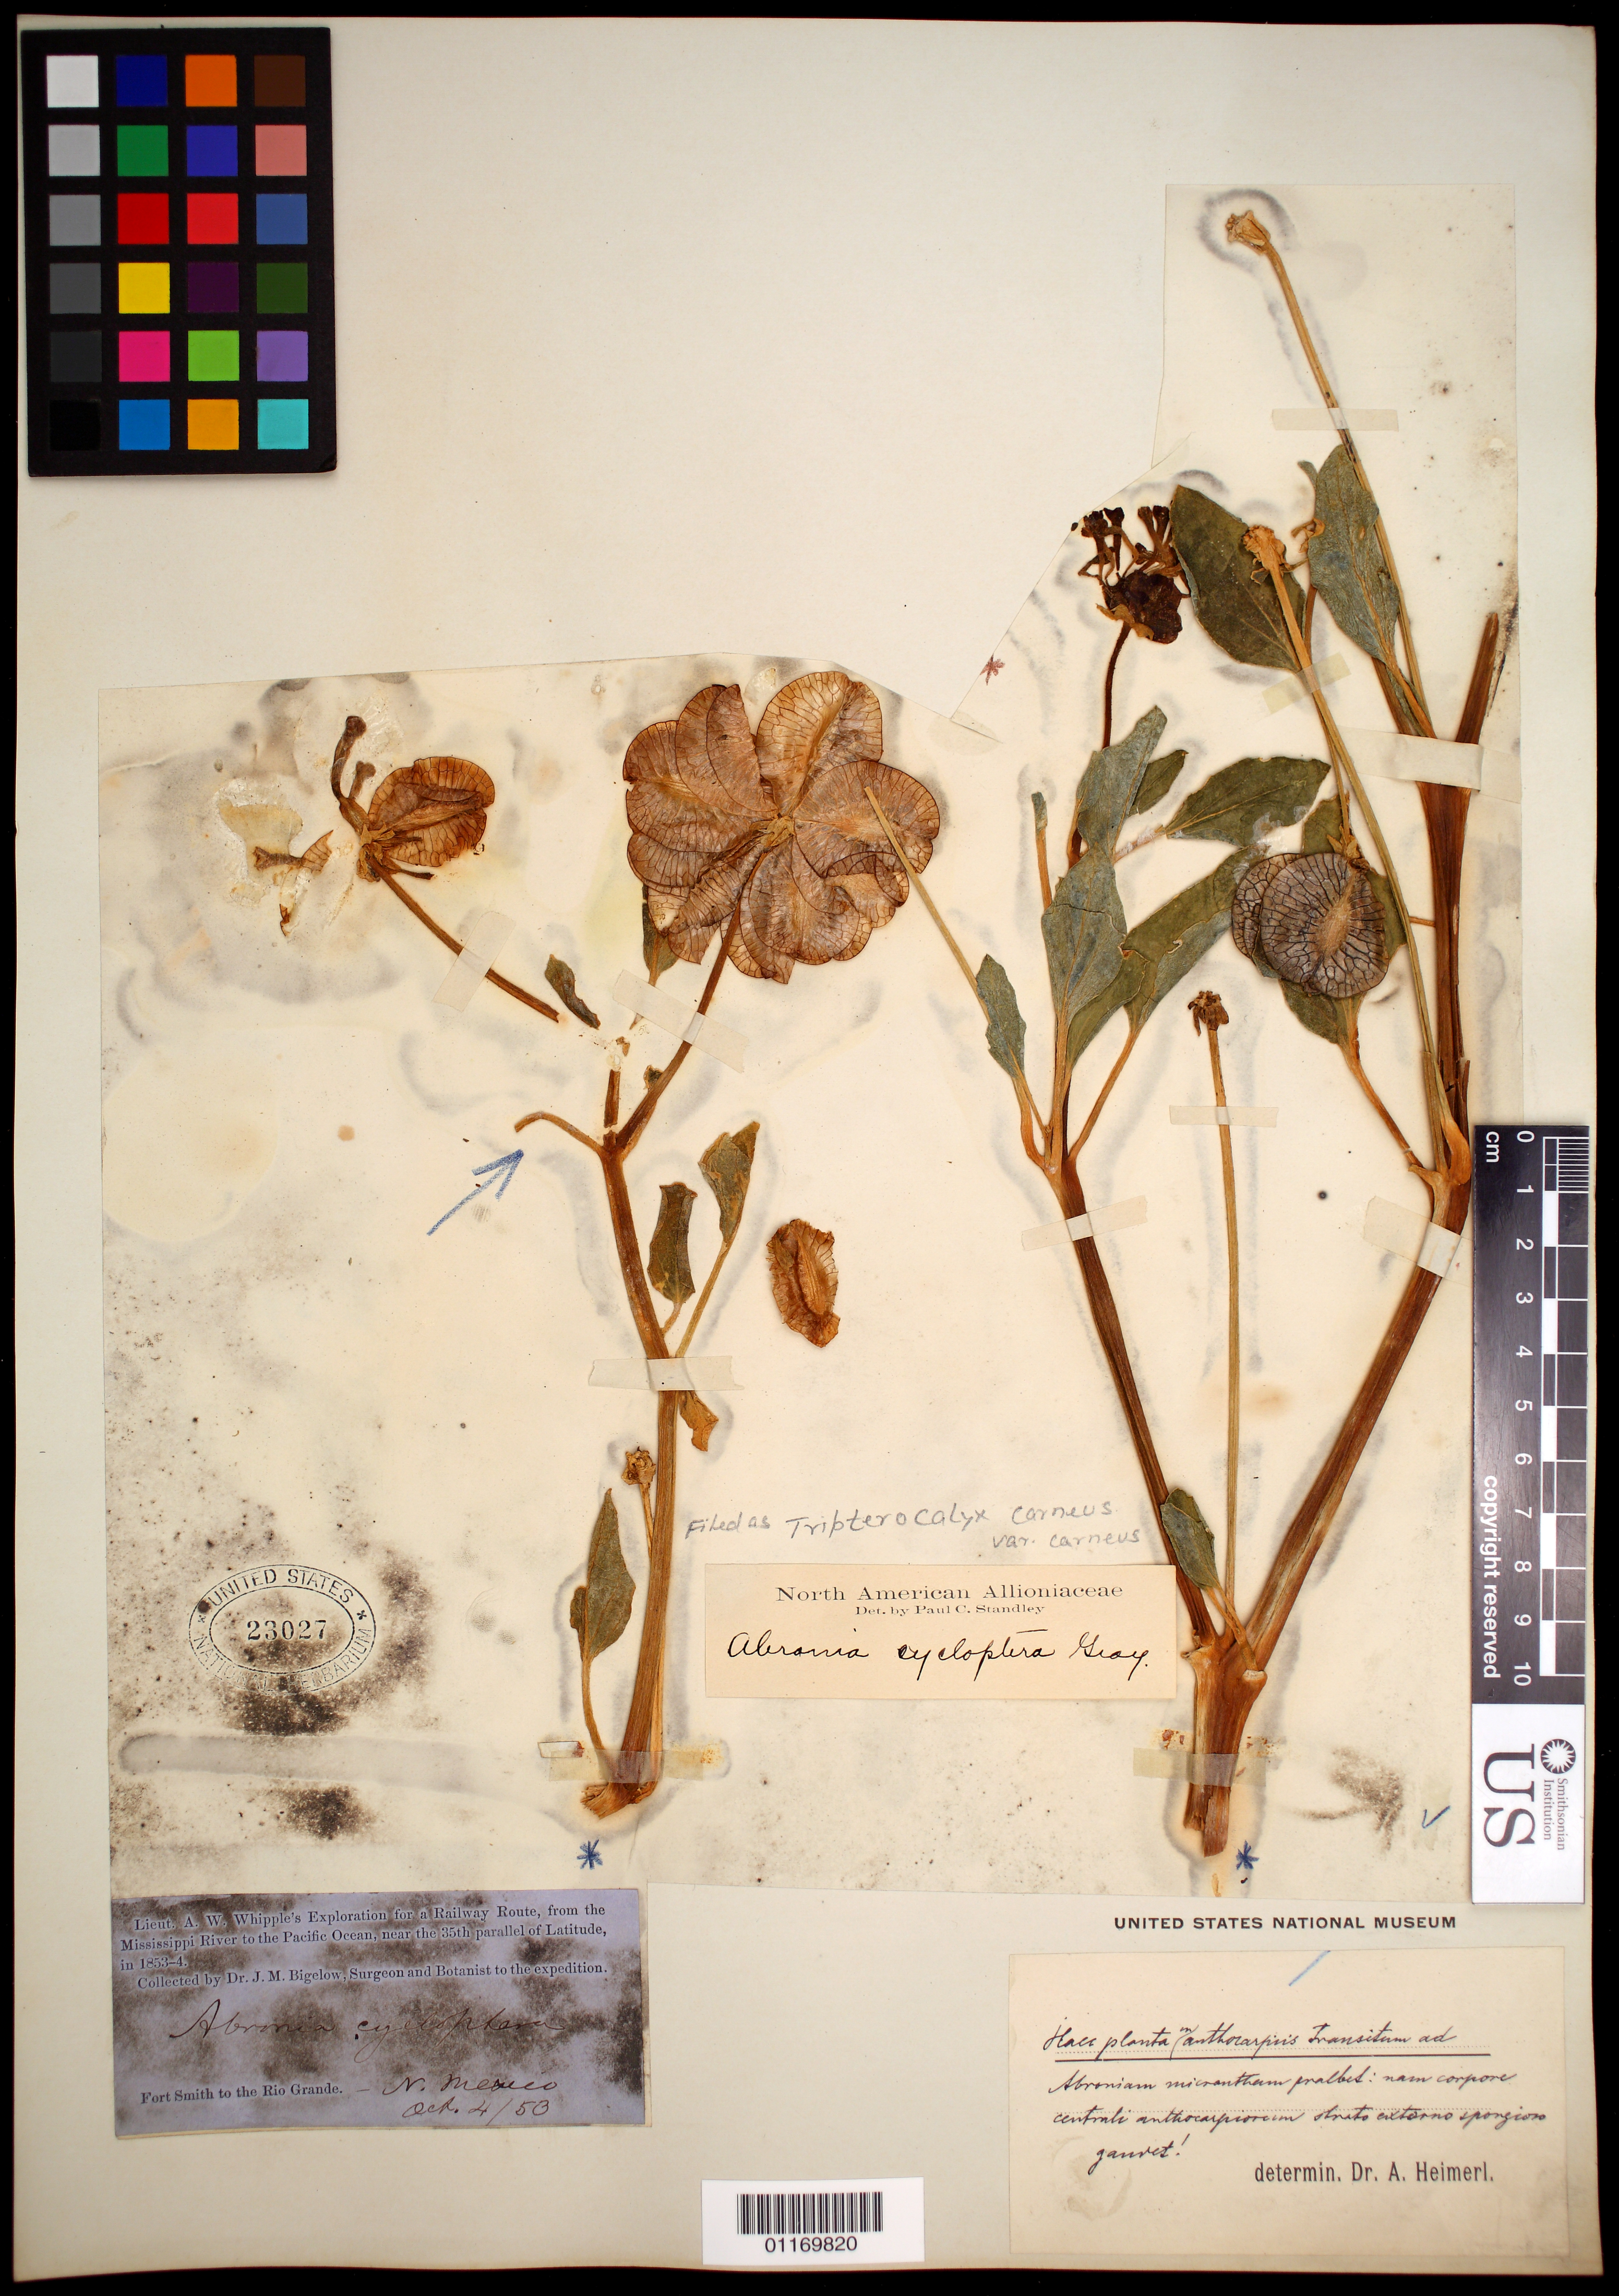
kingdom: Plantae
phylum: Tracheophyta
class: Magnoliopsida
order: Caryophyllales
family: Nyctaginaceae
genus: Tripterocalyx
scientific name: Tripterocalyx carneus var. carneus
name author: (Greene) L.A. Galloway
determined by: Spellenberg, R.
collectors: J. M. Bigelow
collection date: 1853-10-04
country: United States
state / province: New Mexico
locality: Fort Smith to the Rio Grande.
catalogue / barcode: US 23027